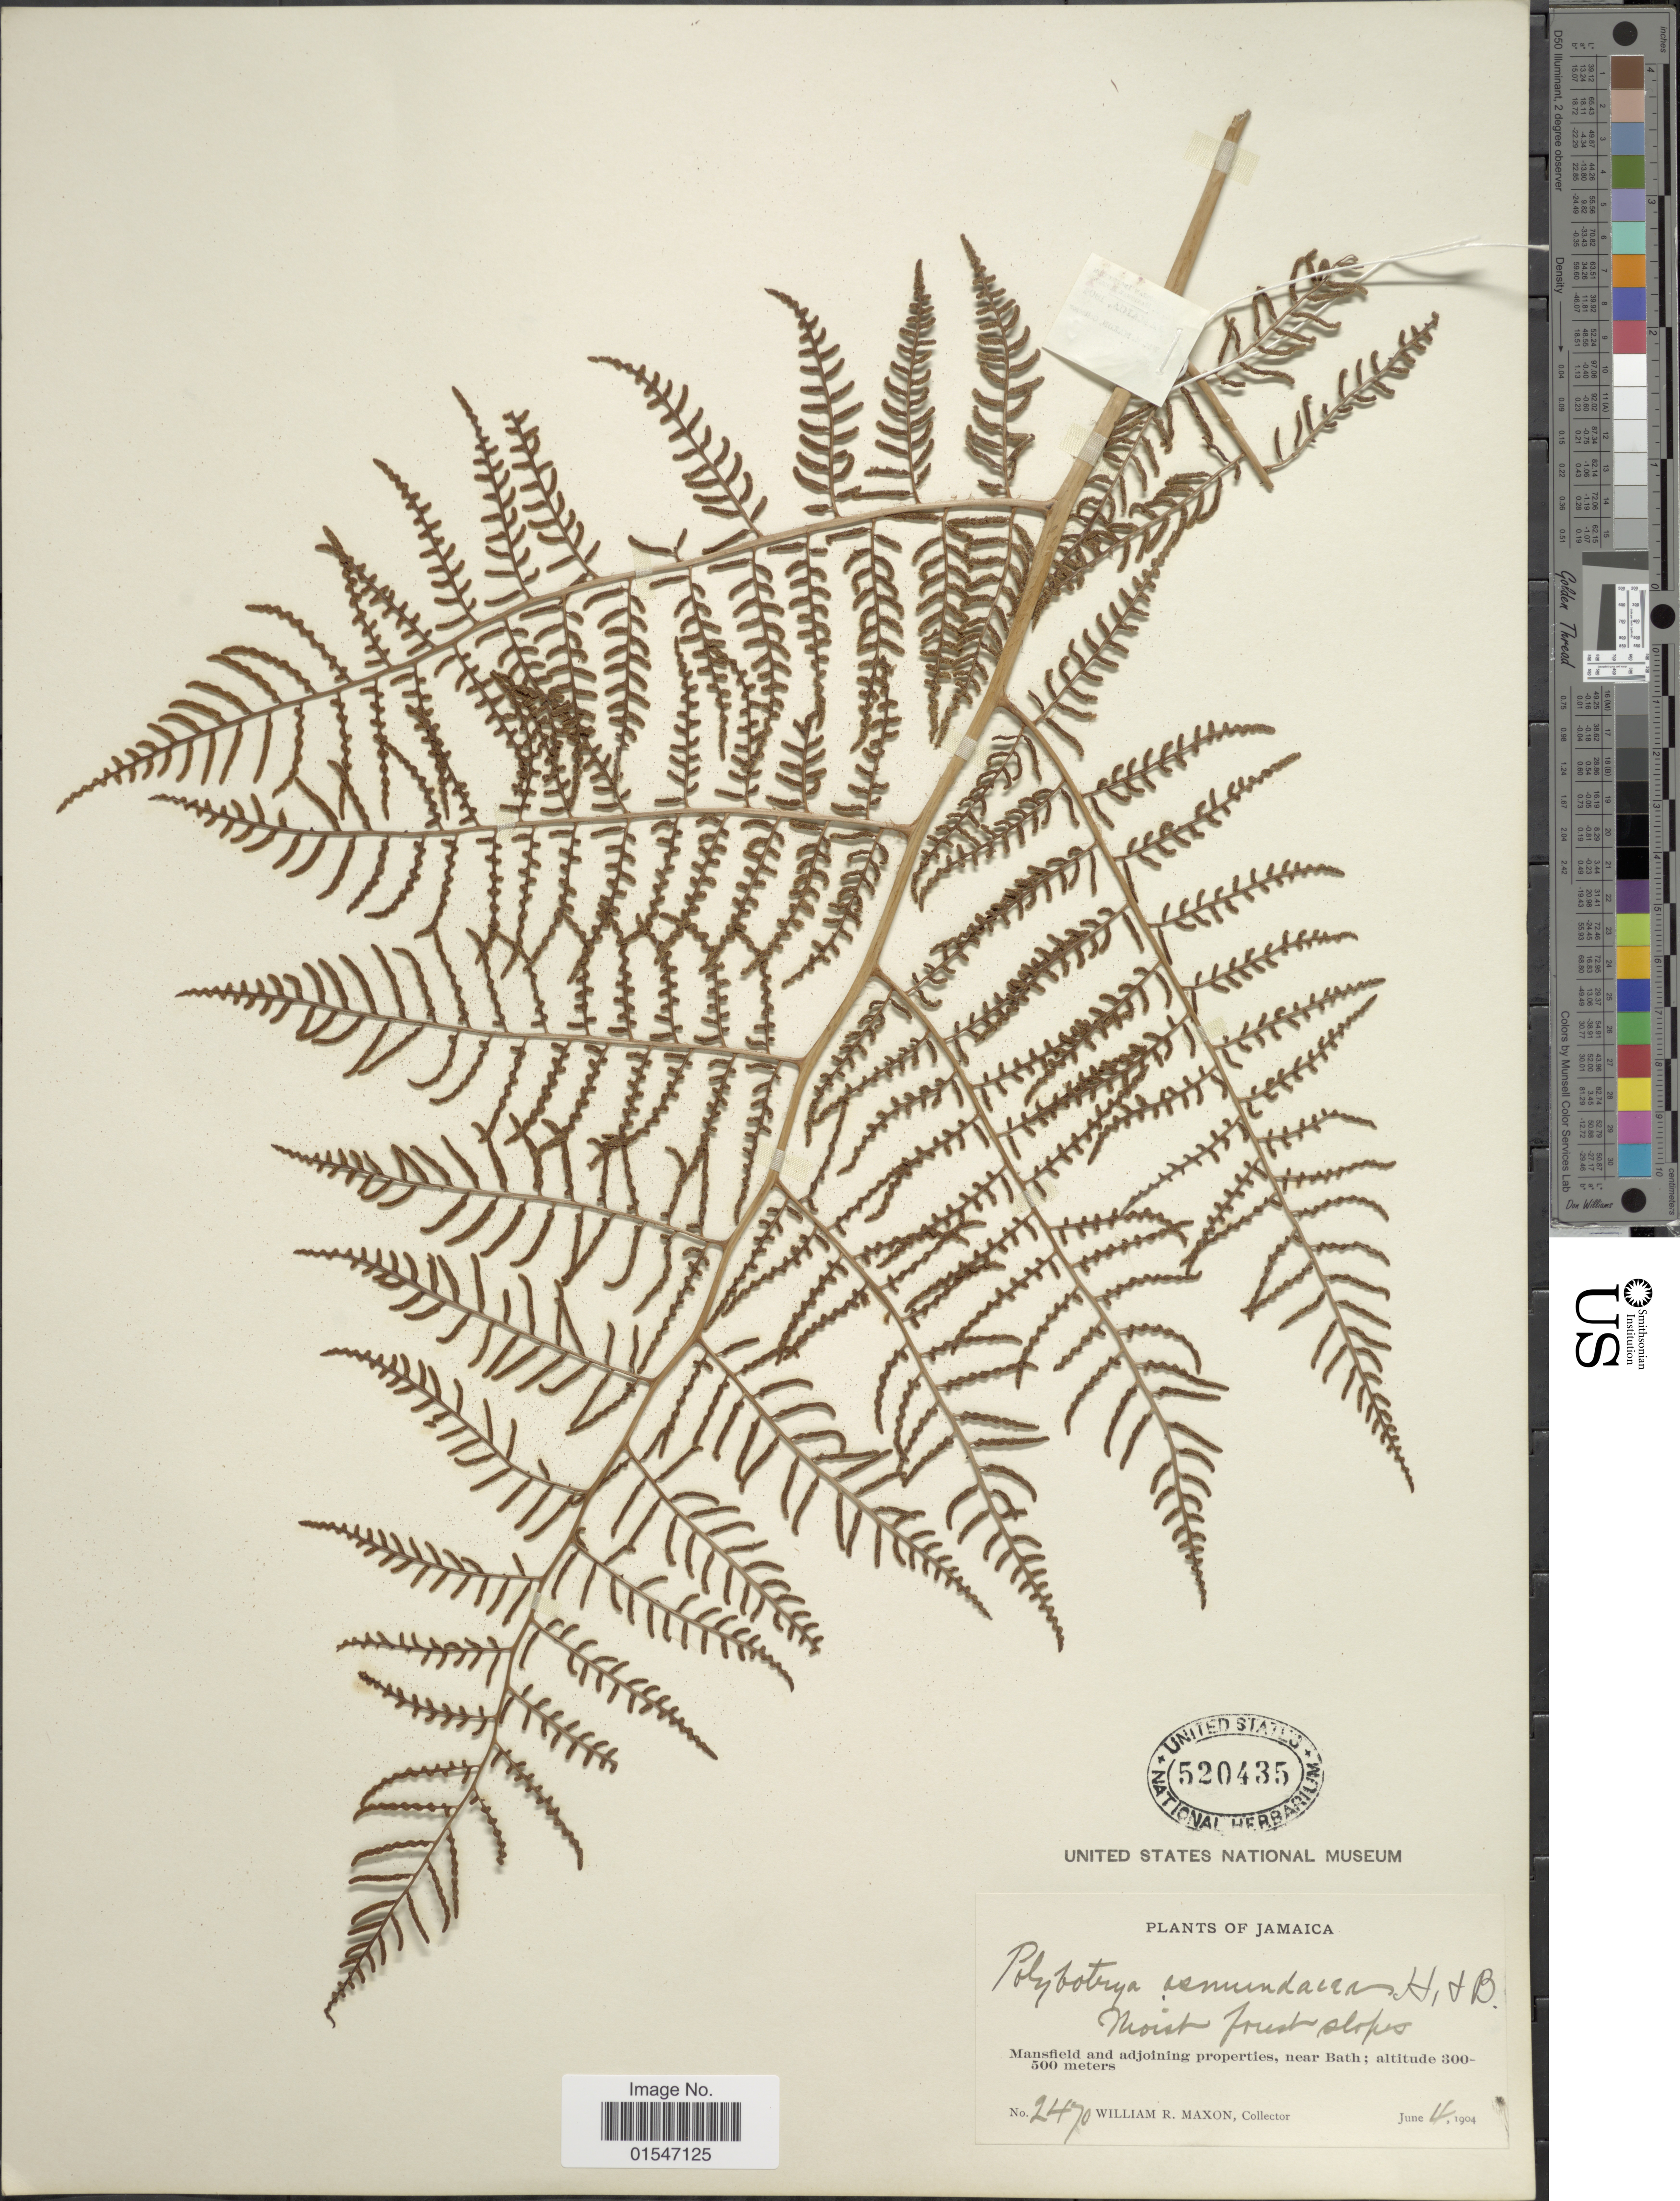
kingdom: Plantae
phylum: Tracheophyta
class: Polypodiopsida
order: Polypodiales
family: Dryopteridaceae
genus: Polybotrya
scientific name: Polybotrya osmundacea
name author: Humb. & Bonpl. ex Willd.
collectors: W. R. Maxon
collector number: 2470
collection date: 1904-06-04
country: Jamaica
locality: Mansfield and adjoining properties, near Bath.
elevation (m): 300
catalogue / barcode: US 520435